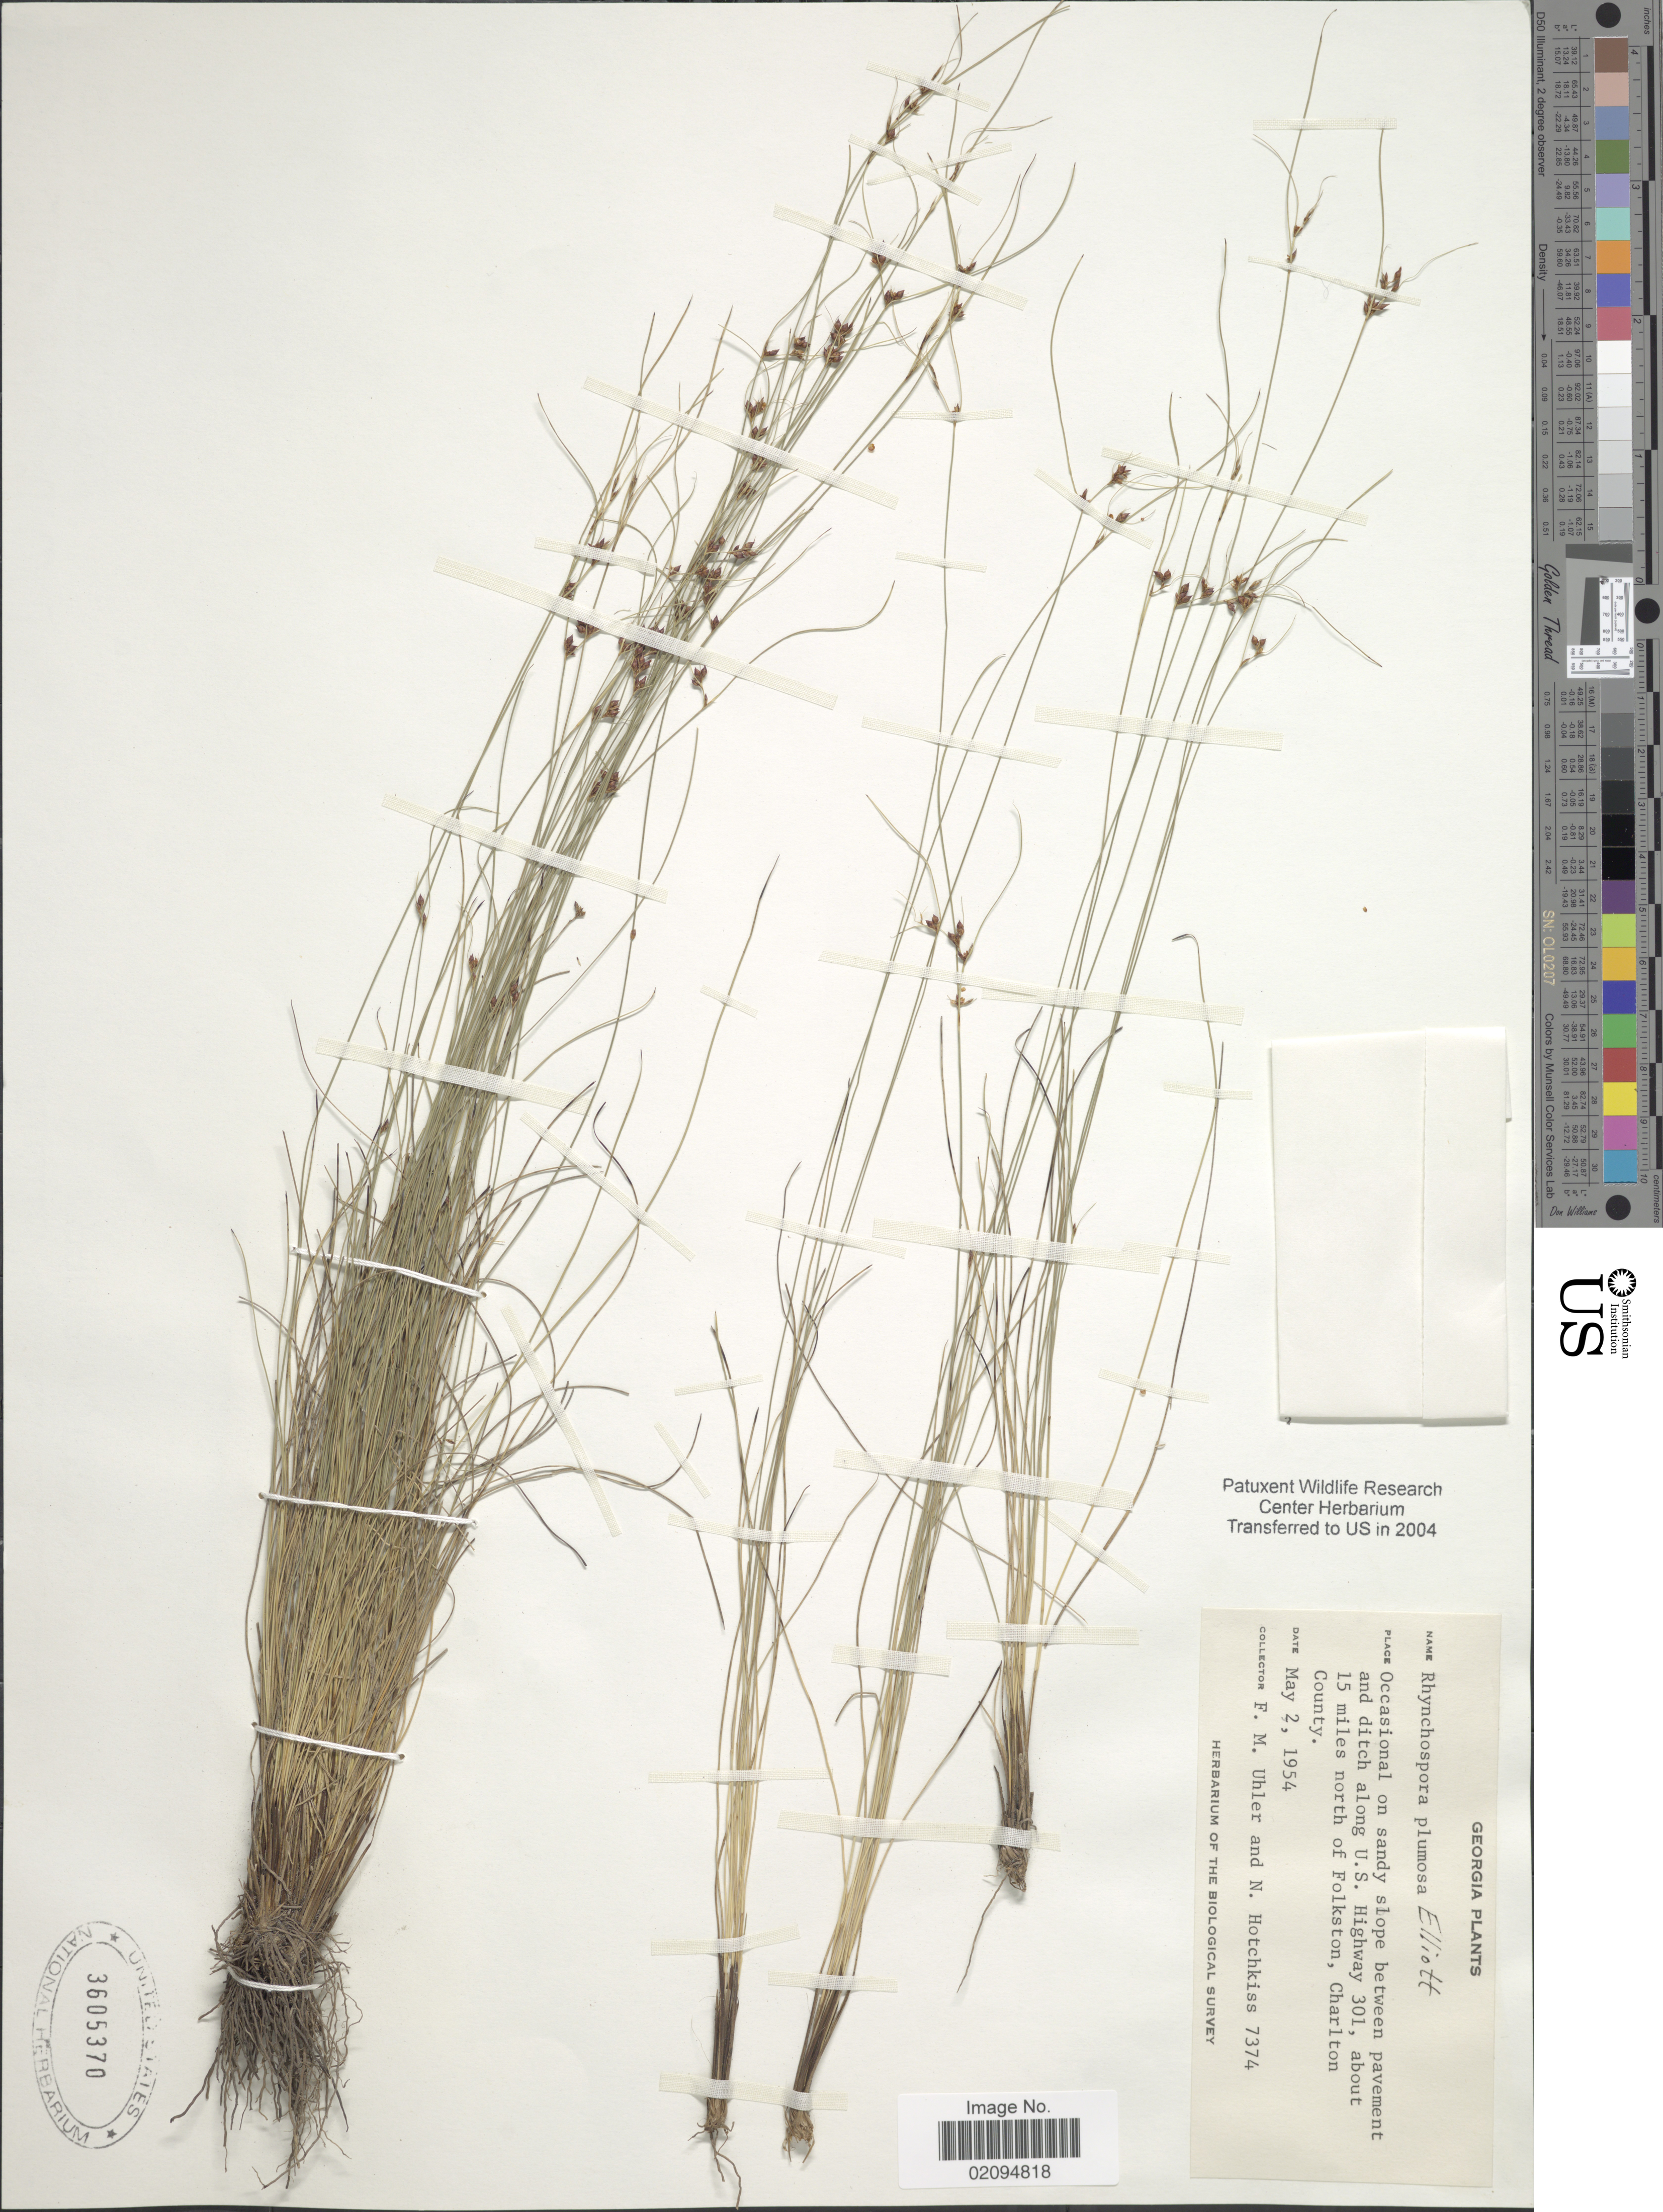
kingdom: Plantae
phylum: Tracheophyta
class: Liliopsida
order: Poales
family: Cyperaceae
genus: Rhynchospora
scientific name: Rhynchospora plumosa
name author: Elliott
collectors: F. M. Uhler & N. Hotchkiss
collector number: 7374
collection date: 1954-05-02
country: United States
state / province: Georgia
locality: Slope between pavement and ditch along U. S. Highway 301, about 15 miles north of Folkston, Charlton County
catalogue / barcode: US 3605370